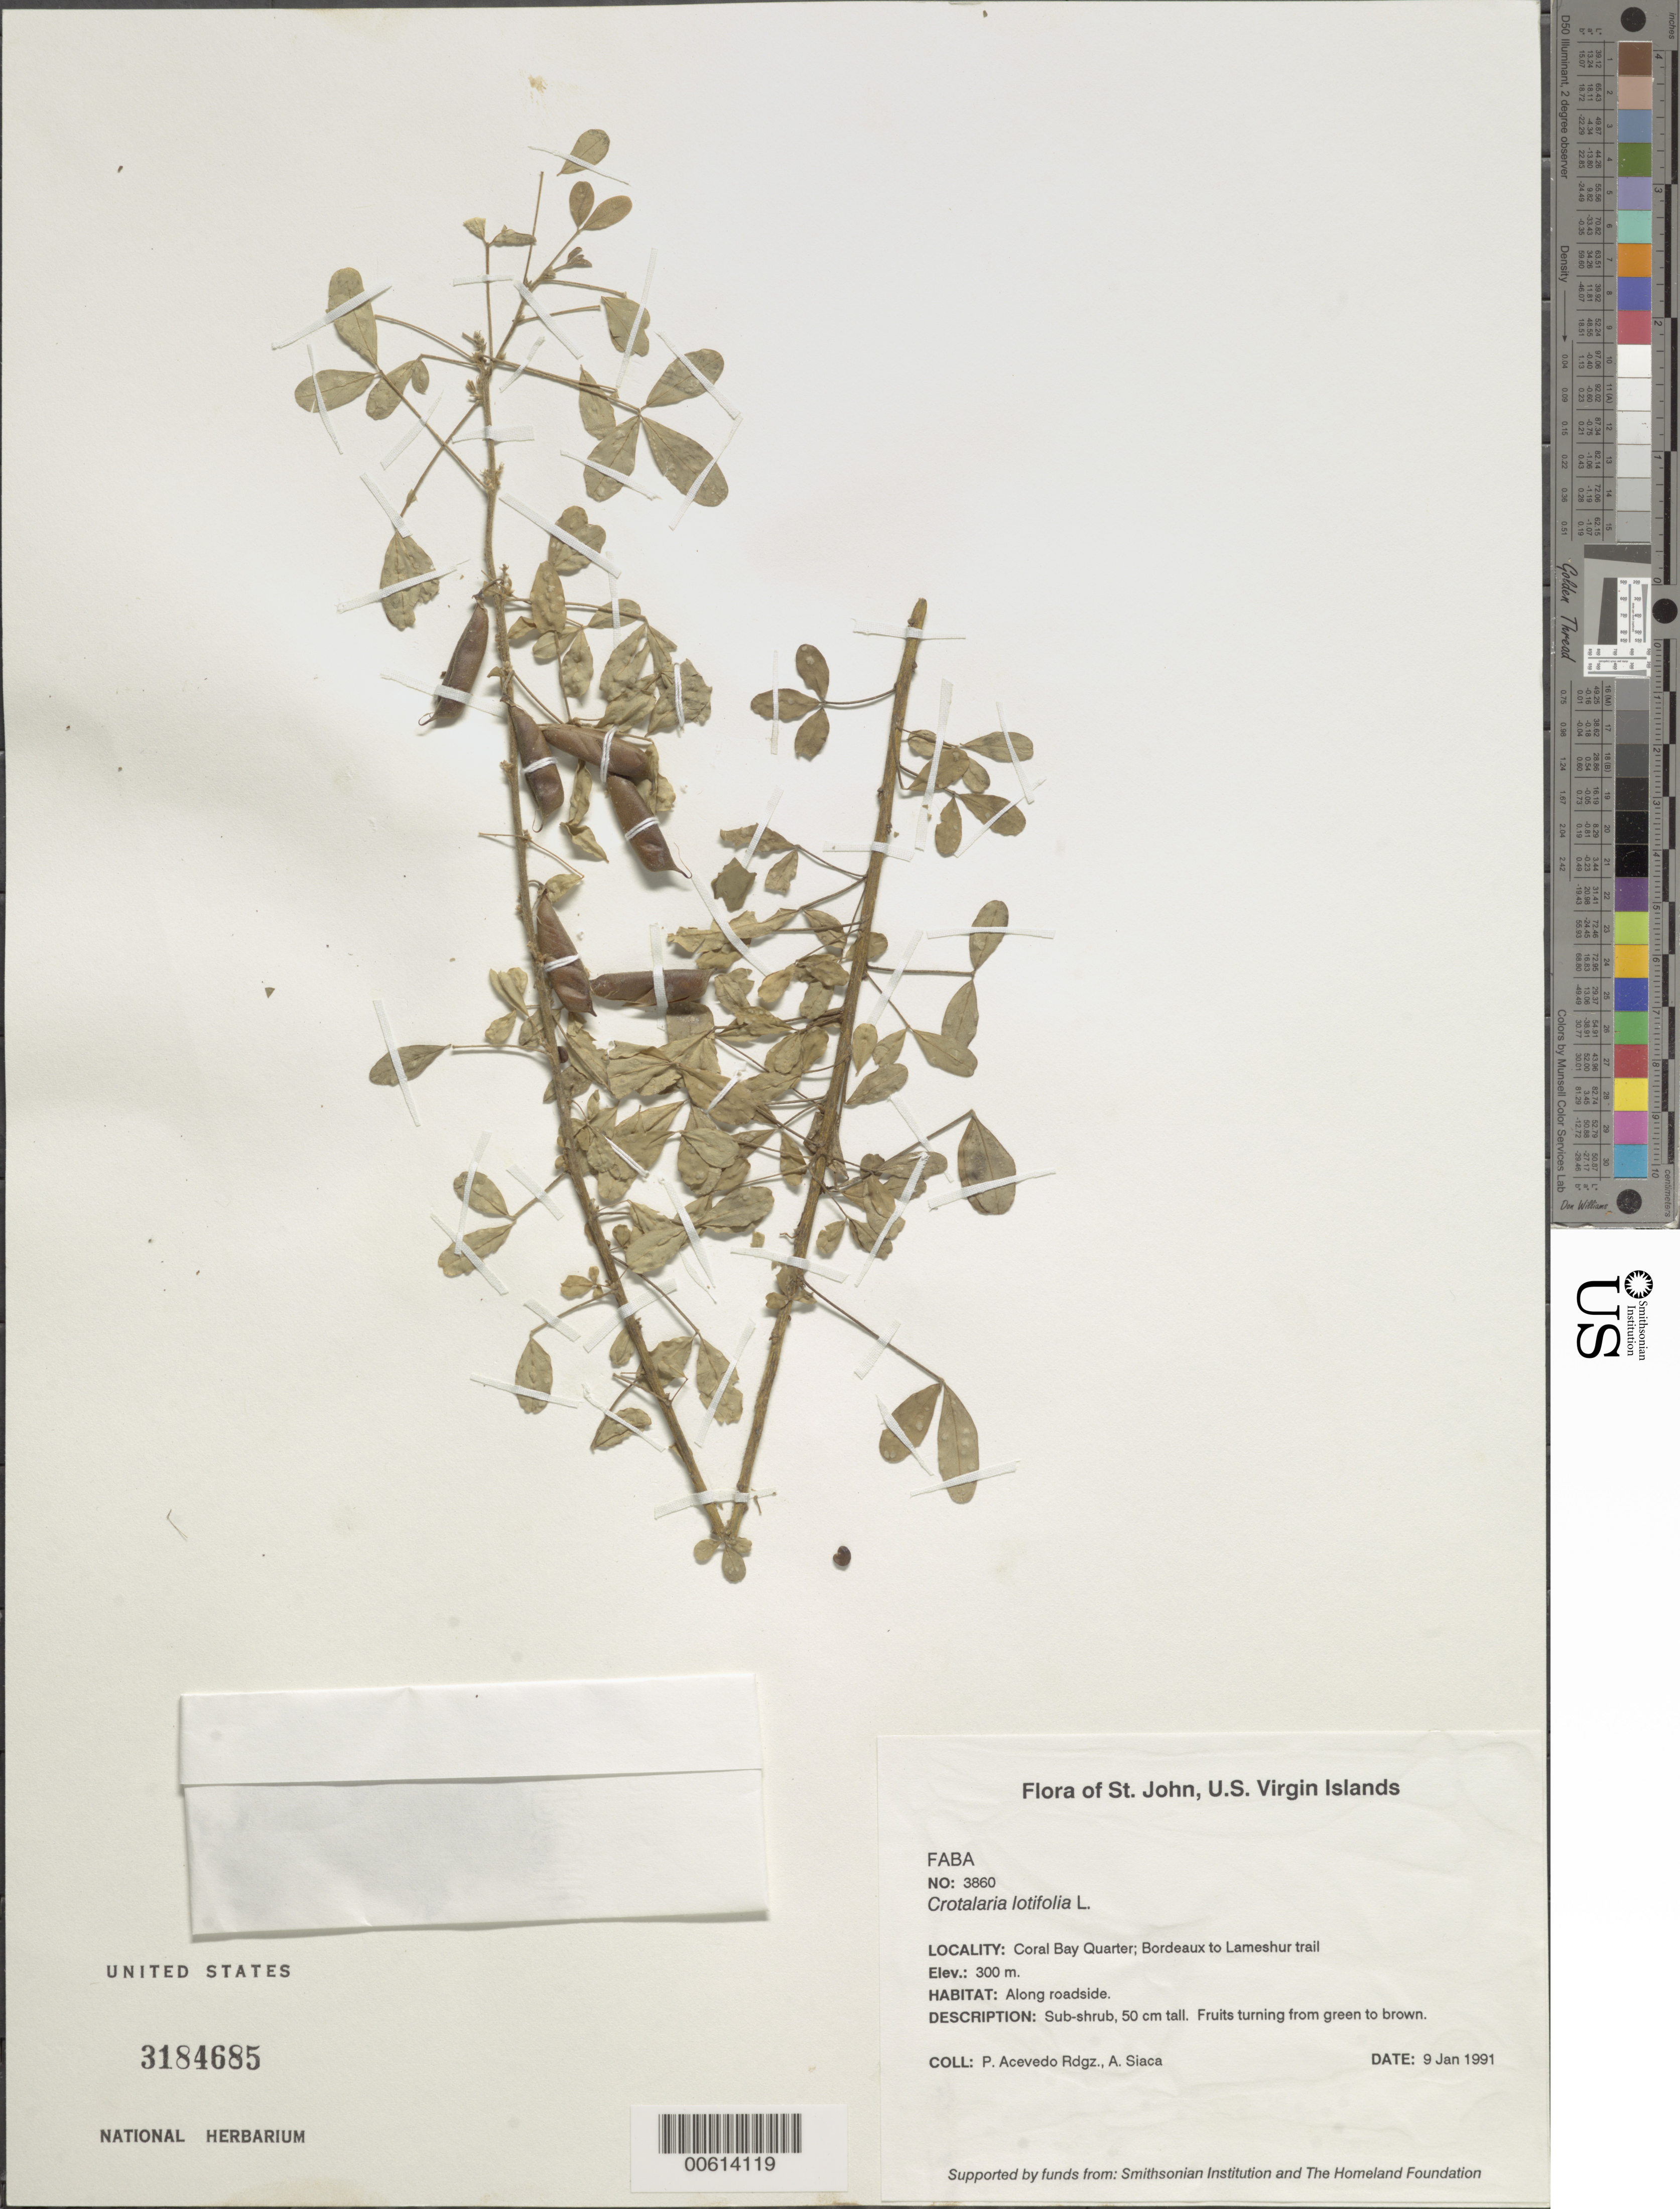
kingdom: Plantae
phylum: Tracheophyta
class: Magnoliopsida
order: Fabales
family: Fabaceae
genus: Crotalaria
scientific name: Crotalaria latifolia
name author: L.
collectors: P. Acevedo-Rodr. & A. Siaca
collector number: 3860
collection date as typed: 09 Jan 1991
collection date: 1991-01-09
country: U.S. Virgin Islands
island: St. John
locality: Coral Bay Quarter; Bordeaux to Lameshur trail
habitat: Along roadside.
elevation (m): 300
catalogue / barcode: US 3184685